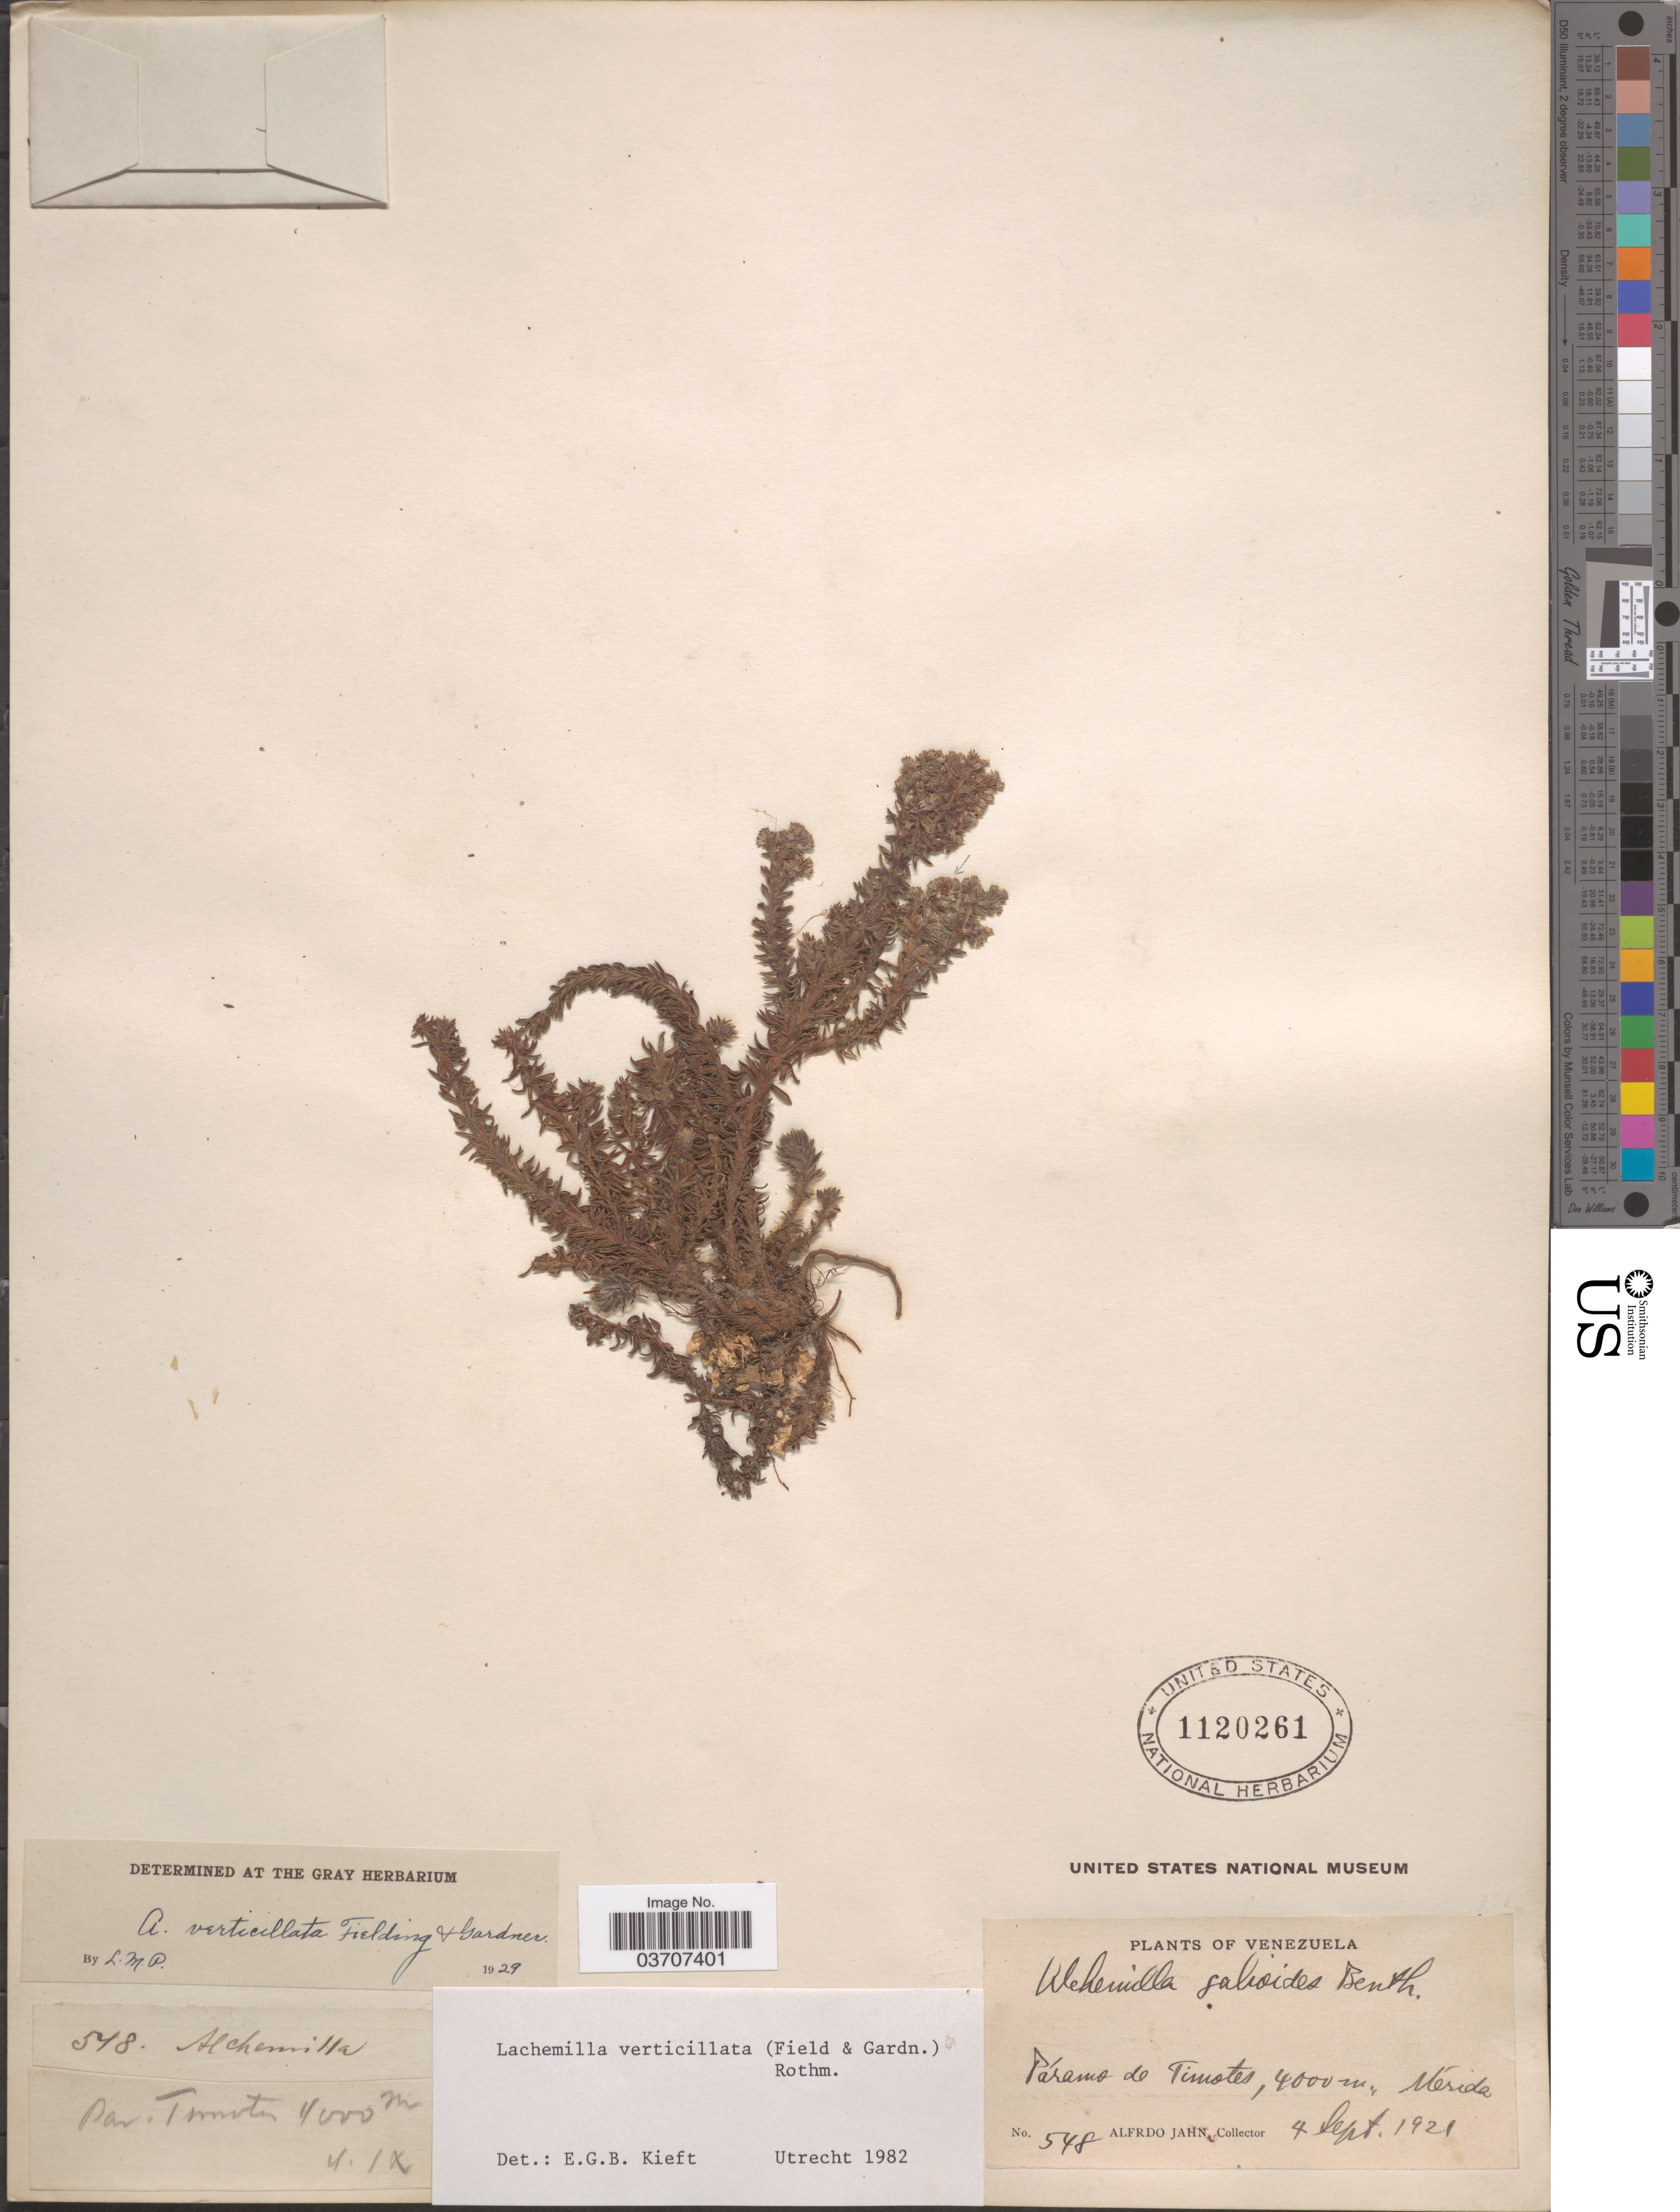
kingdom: Plantae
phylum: Tracheophyta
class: Magnoliopsida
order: Rosales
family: Rosaceae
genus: Alchemilla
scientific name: Alchemilla verticillata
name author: Fielding & Gardner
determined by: Dorr, L. J., (BOT), Smithsonian Institution - National Museum of Natural History (UNITED STATES)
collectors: A. Jahn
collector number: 548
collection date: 1921-09-04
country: Venezuela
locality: Páramo de Timotes.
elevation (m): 4000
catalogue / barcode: US 1120261